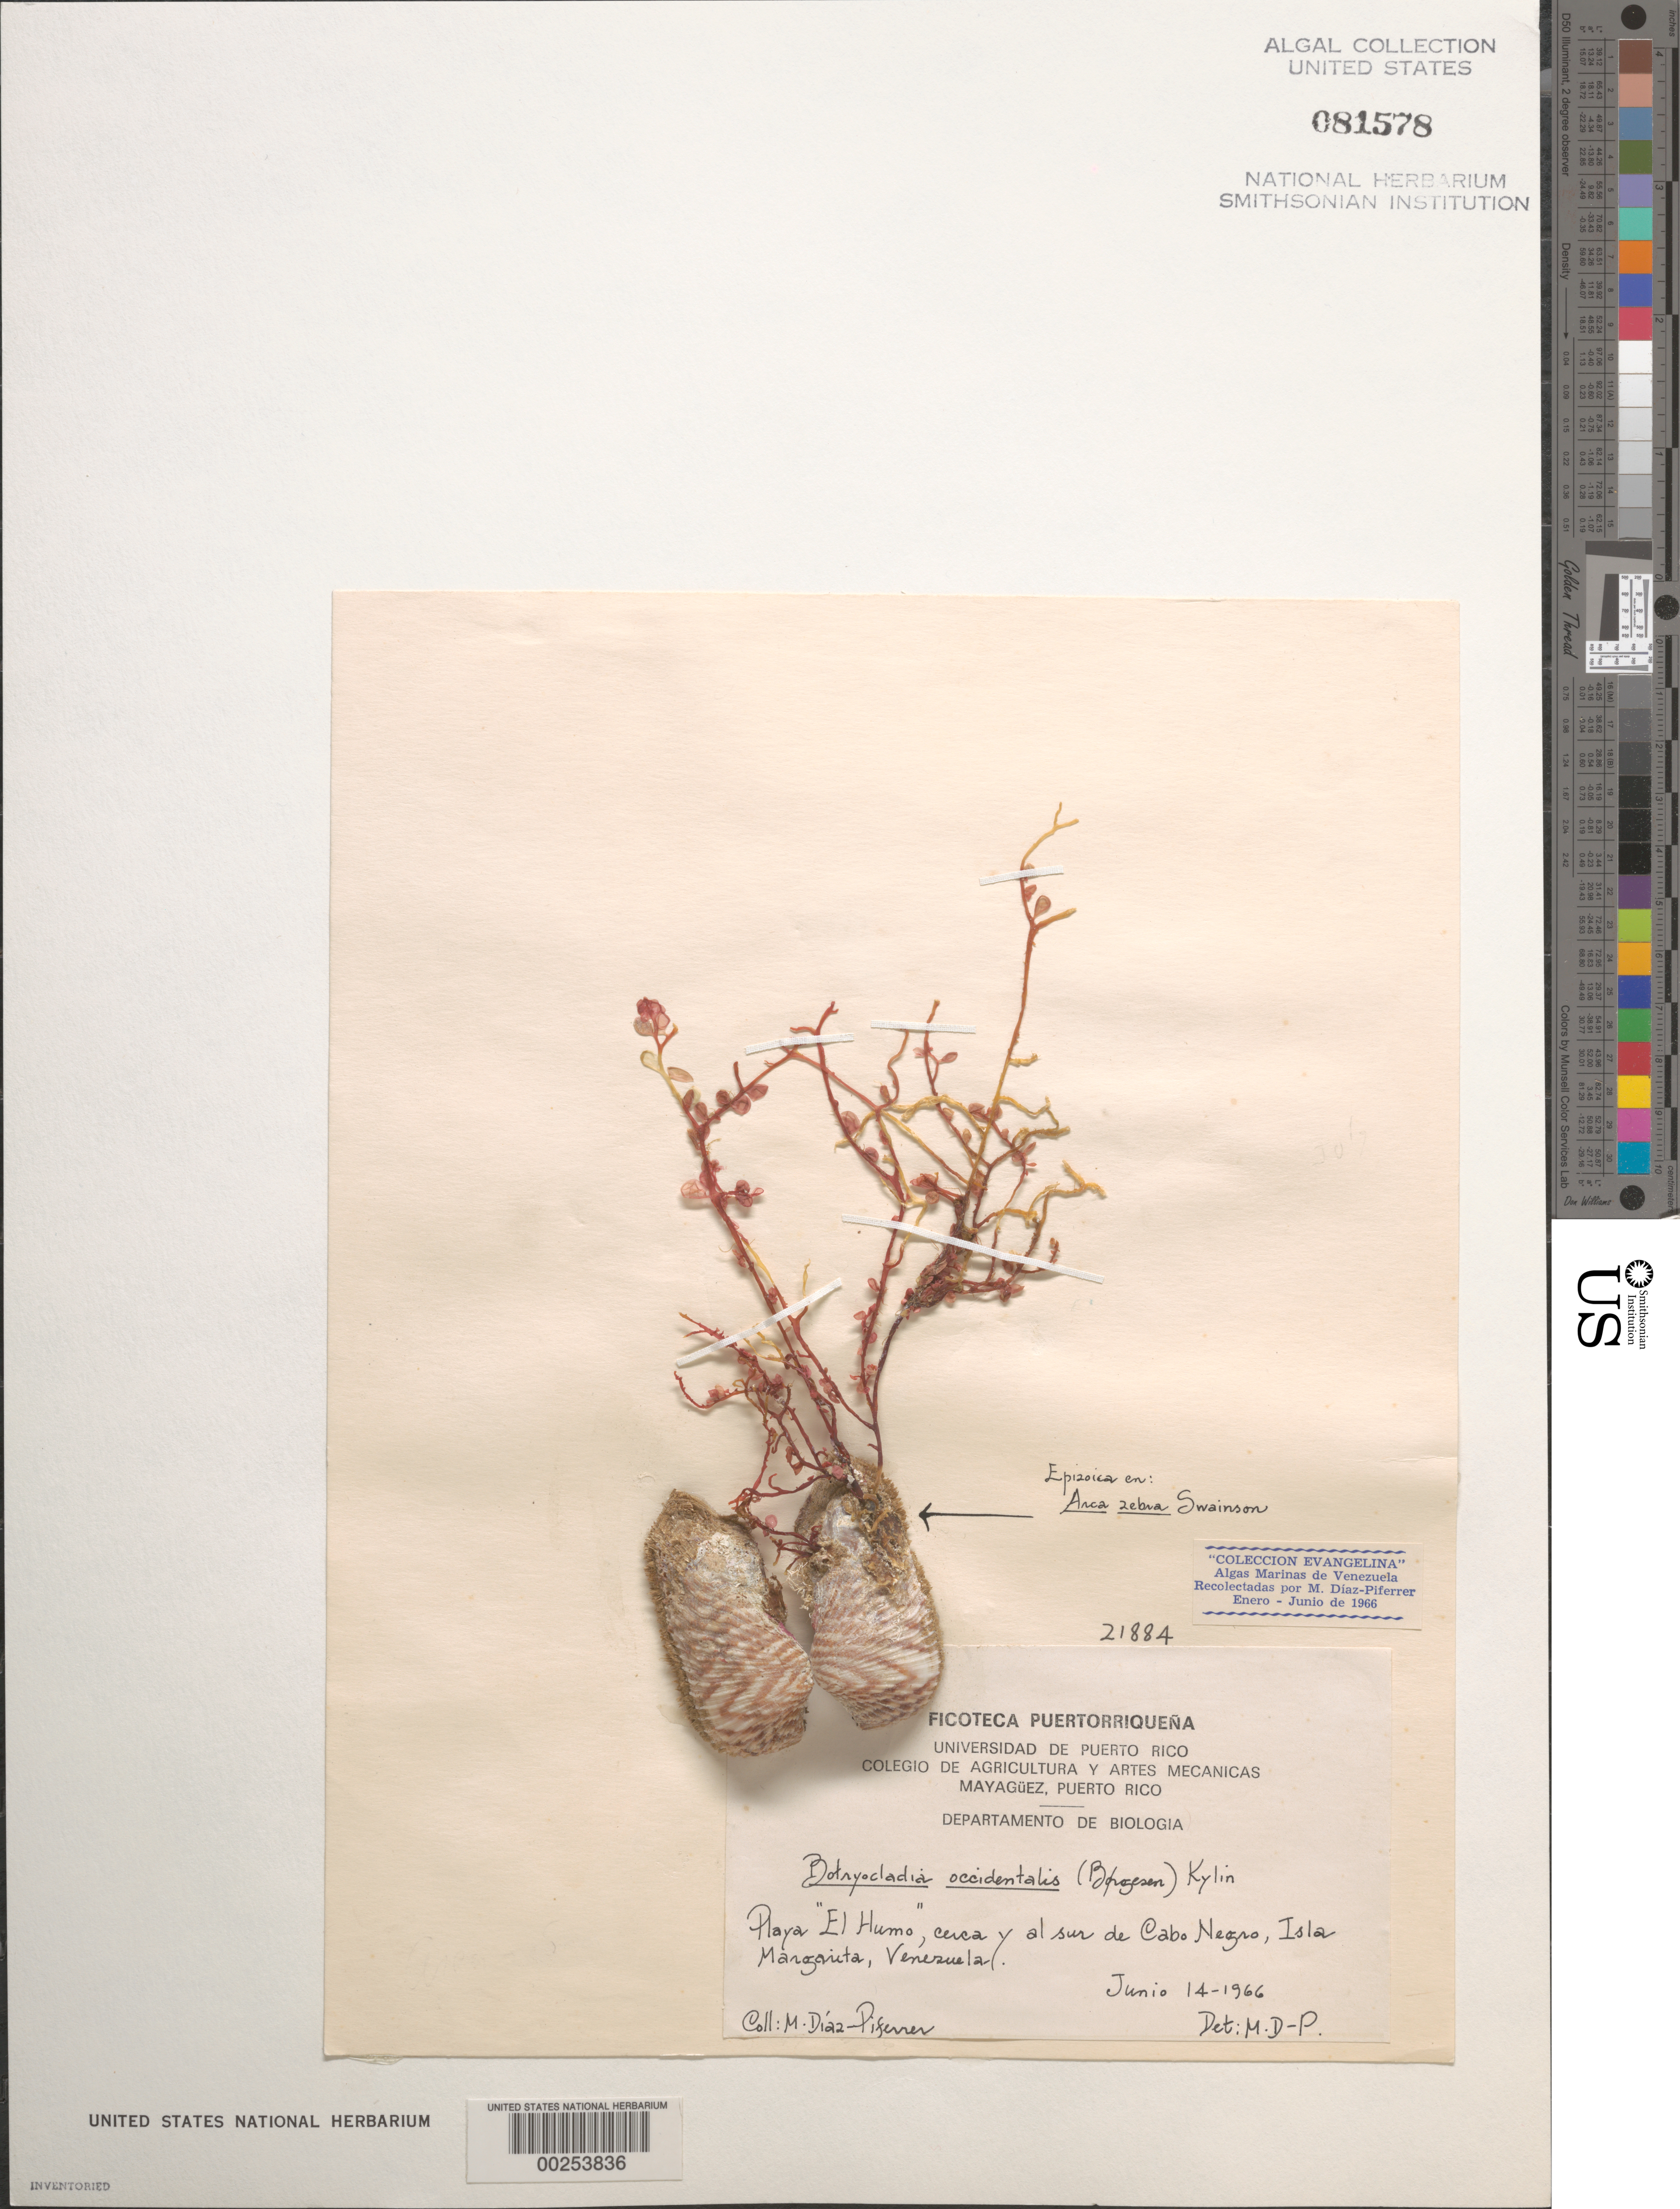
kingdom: Plantae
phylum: Rhodophyta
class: Florideophyceae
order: Rhodymeniales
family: Rhodymeniaceae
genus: Botryocladia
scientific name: Botryocladia occidentalis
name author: (Børgesen) Kylin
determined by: Diaz-Piferrer, M.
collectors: M. Diaz-Piferrer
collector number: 21884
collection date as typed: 14 Jun 1966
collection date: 1966-06-14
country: Venezuela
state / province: Nueva Esparta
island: Margarita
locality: Playa el Humo, south of Cabo Negro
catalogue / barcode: US 81578